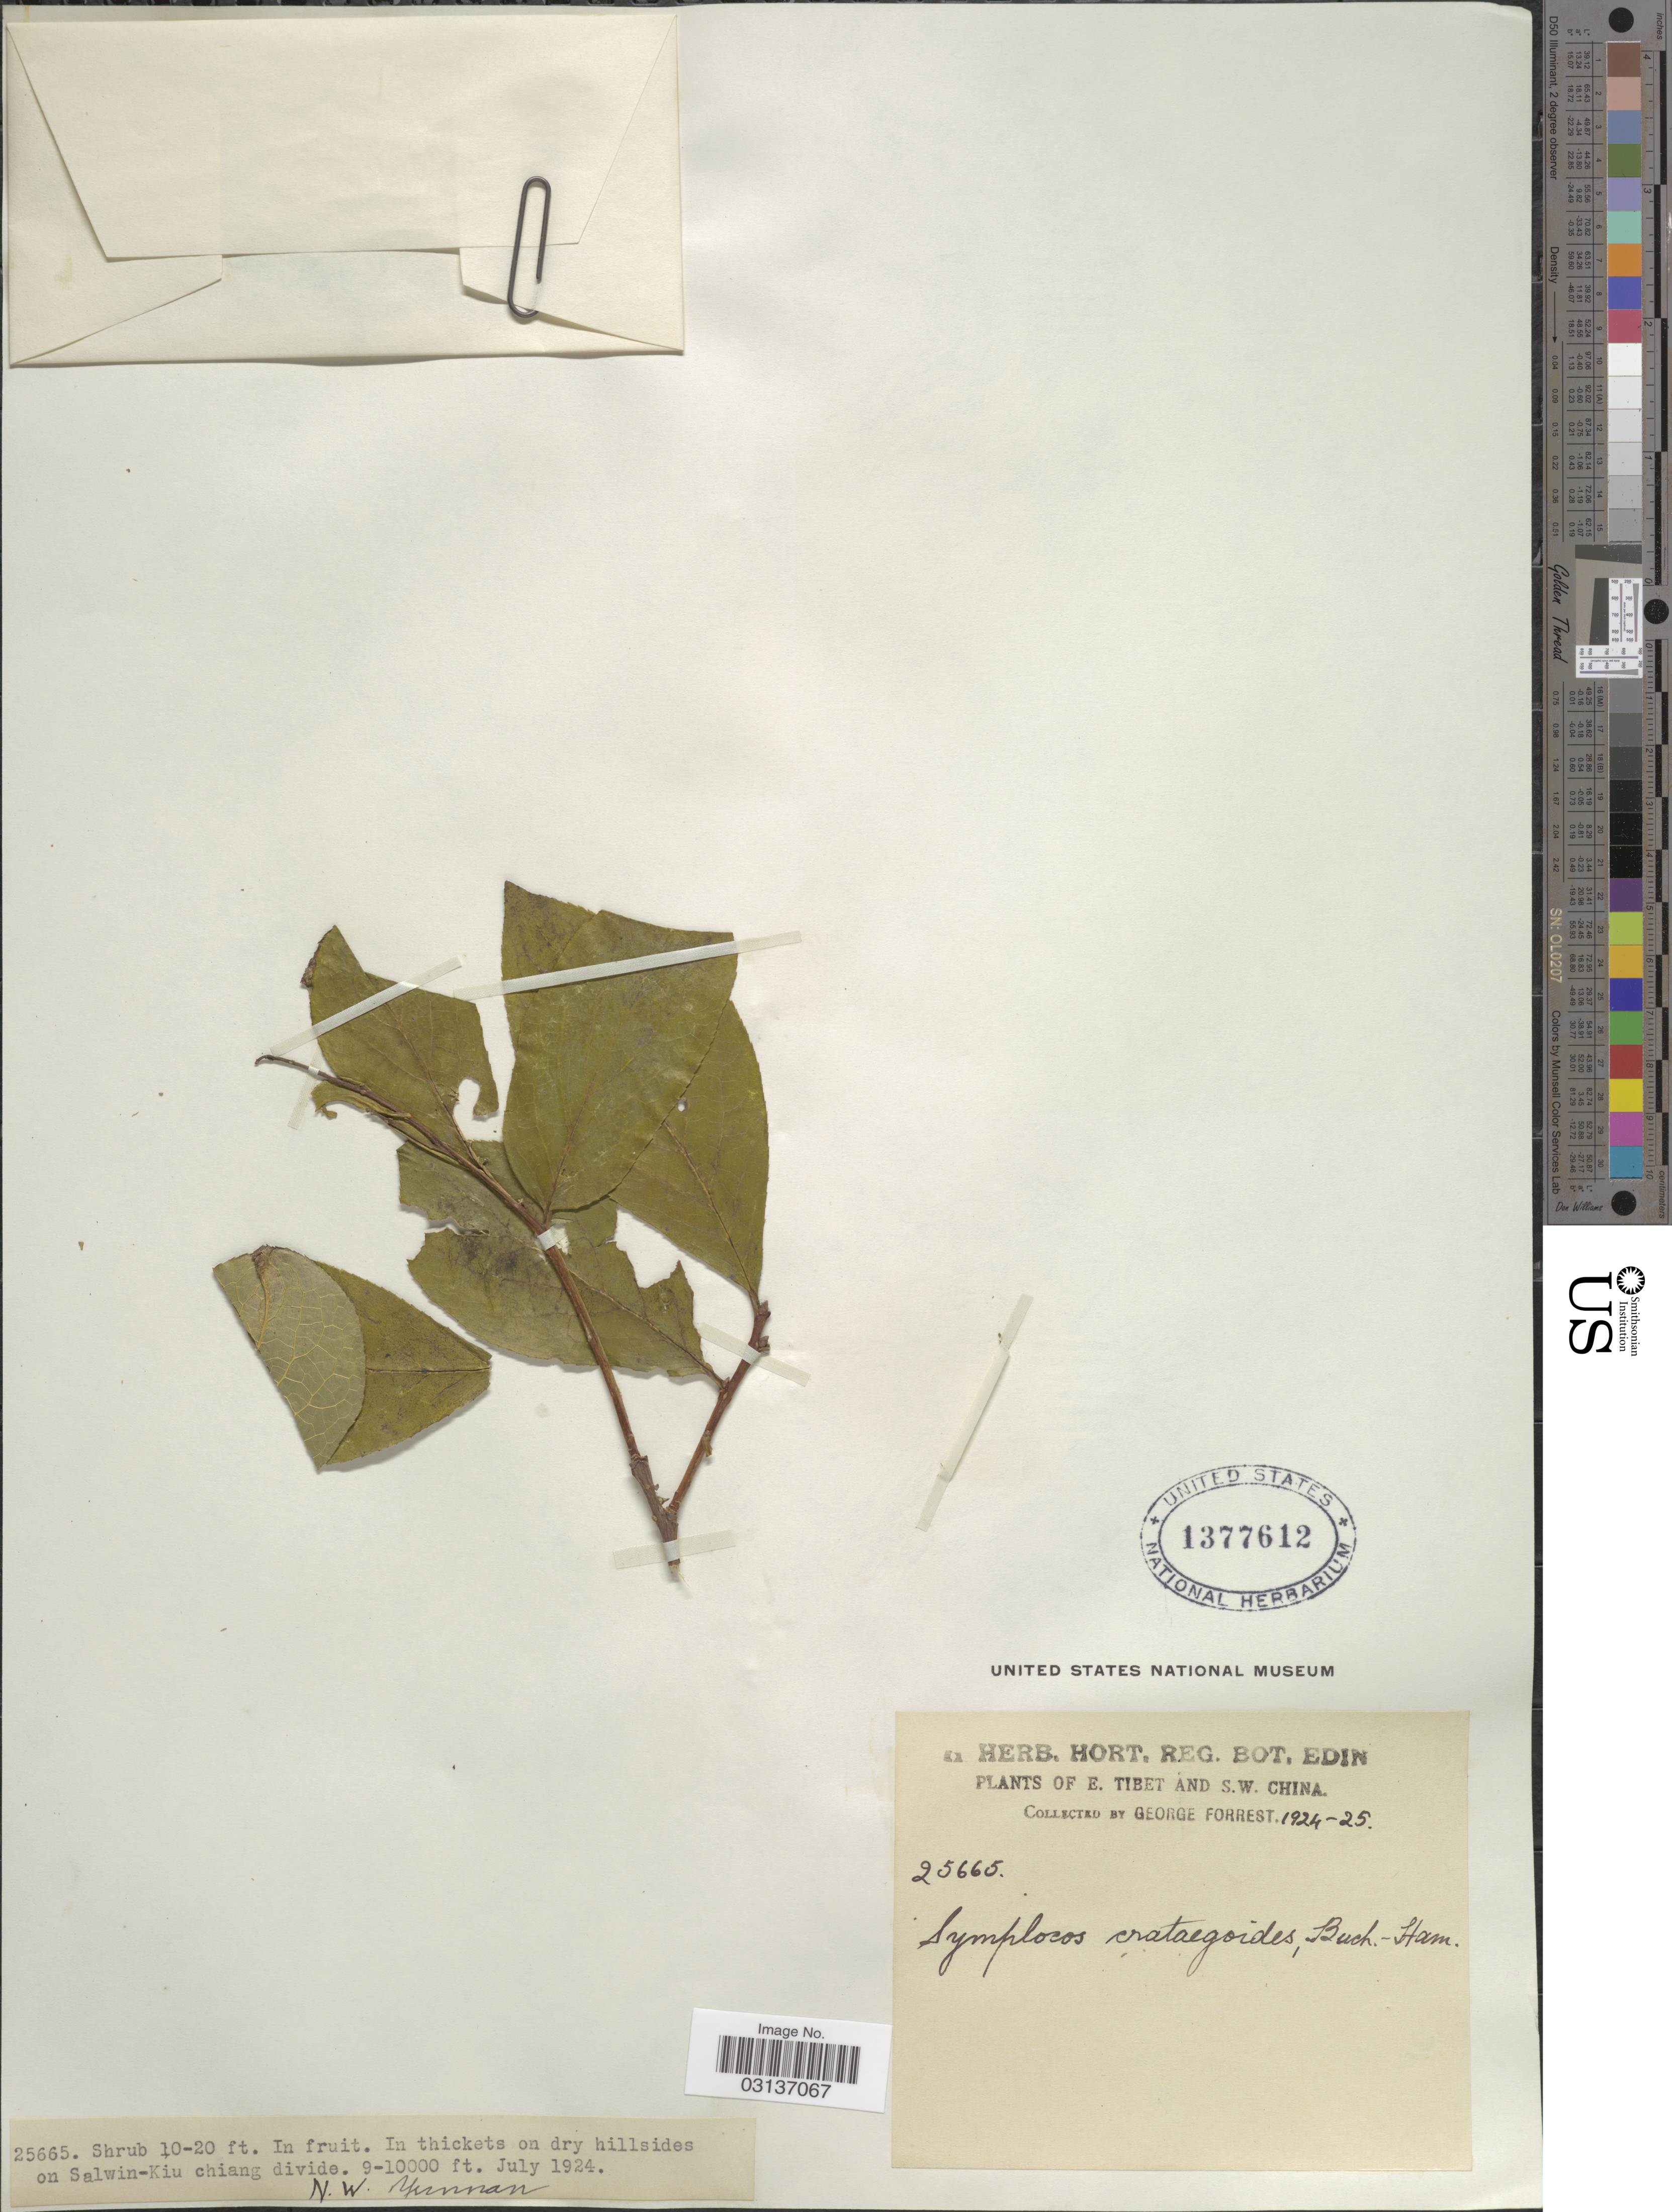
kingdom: Plantae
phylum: Tracheophyta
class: Magnoliopsida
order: Ericales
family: Symplocaceae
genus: Symplocos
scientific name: Symplocos paniculata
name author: Miq.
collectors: G. Forrest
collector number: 25665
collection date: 1924-07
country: China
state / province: Yunnan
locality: S. W. China. On Salwin-Kiu chiang divide. N. W. Yunnan.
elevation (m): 2743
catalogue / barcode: US 1377612